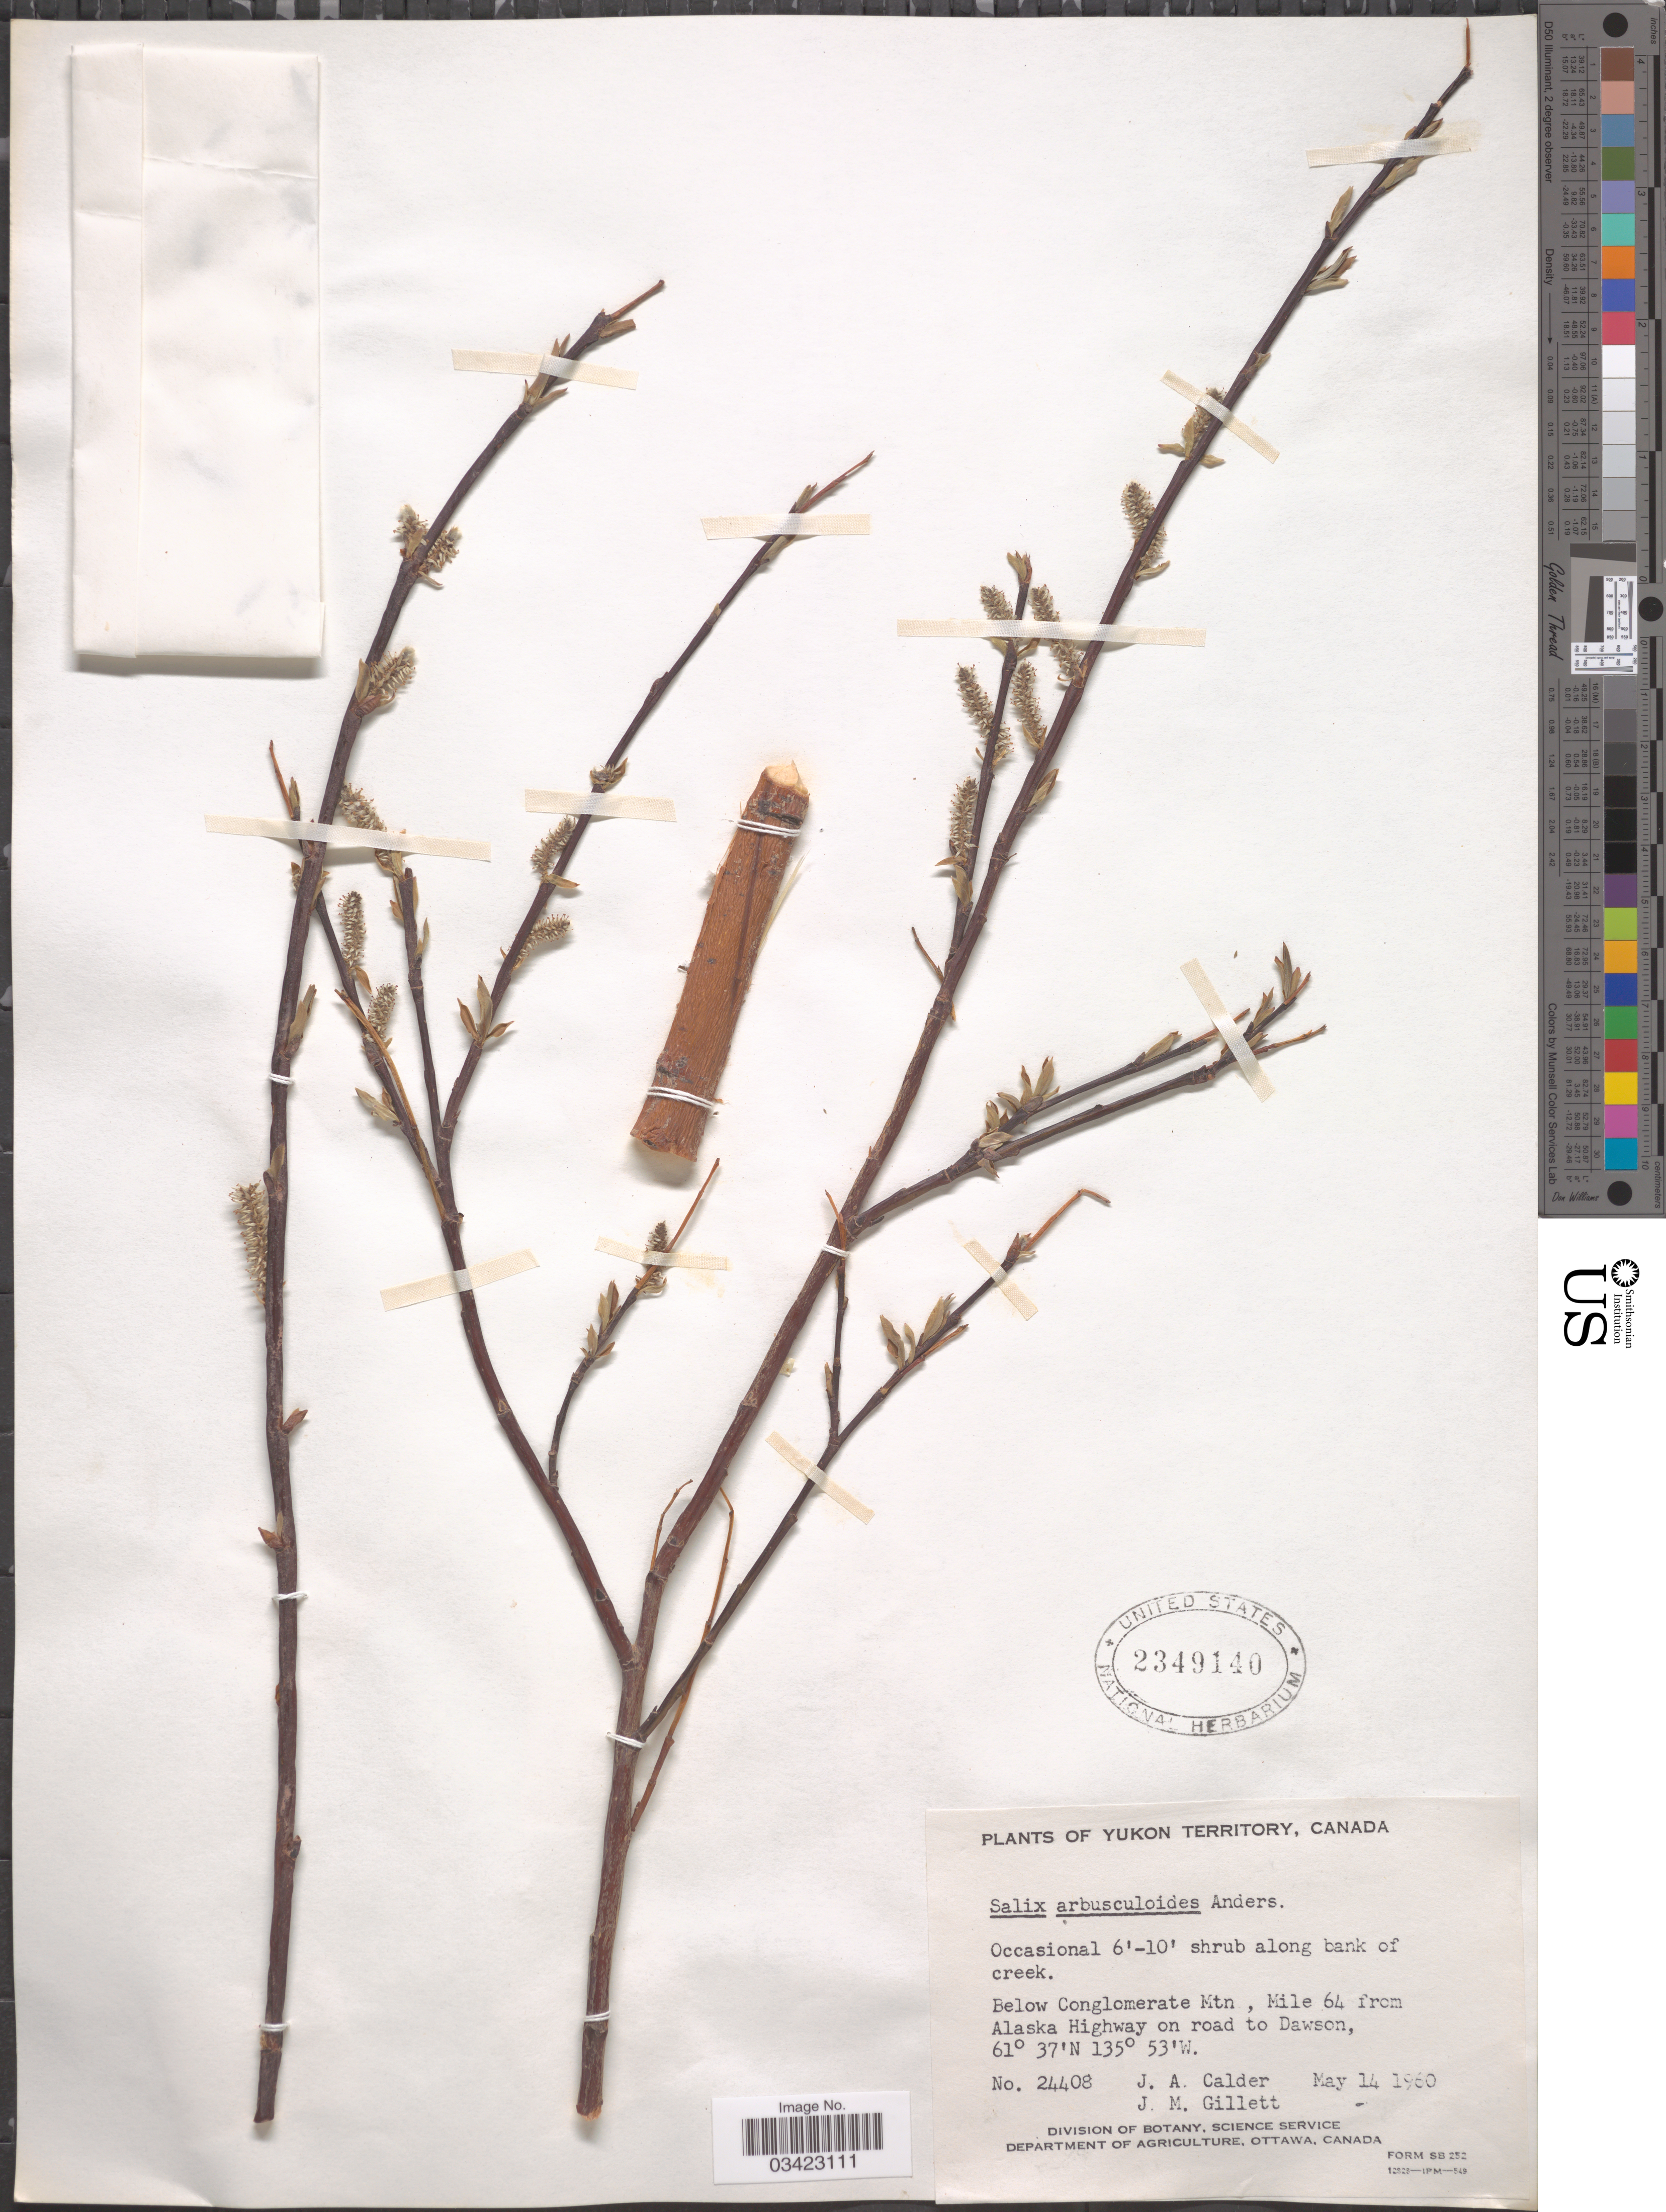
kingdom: Plantae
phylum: Tracheophyta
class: Magnoliopsida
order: Malpighiales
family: Salicaceae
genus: Salix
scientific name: Salix arbusculoides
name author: Andersson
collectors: J. A. Calder & J. M. Gillett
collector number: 24408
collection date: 1960-05-14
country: Canada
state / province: Yukon Territory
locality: Along back of creek. Below Conglomerate Mtn, Mile 64 from Alaska Highway on road to Dawson.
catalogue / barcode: US 2349140